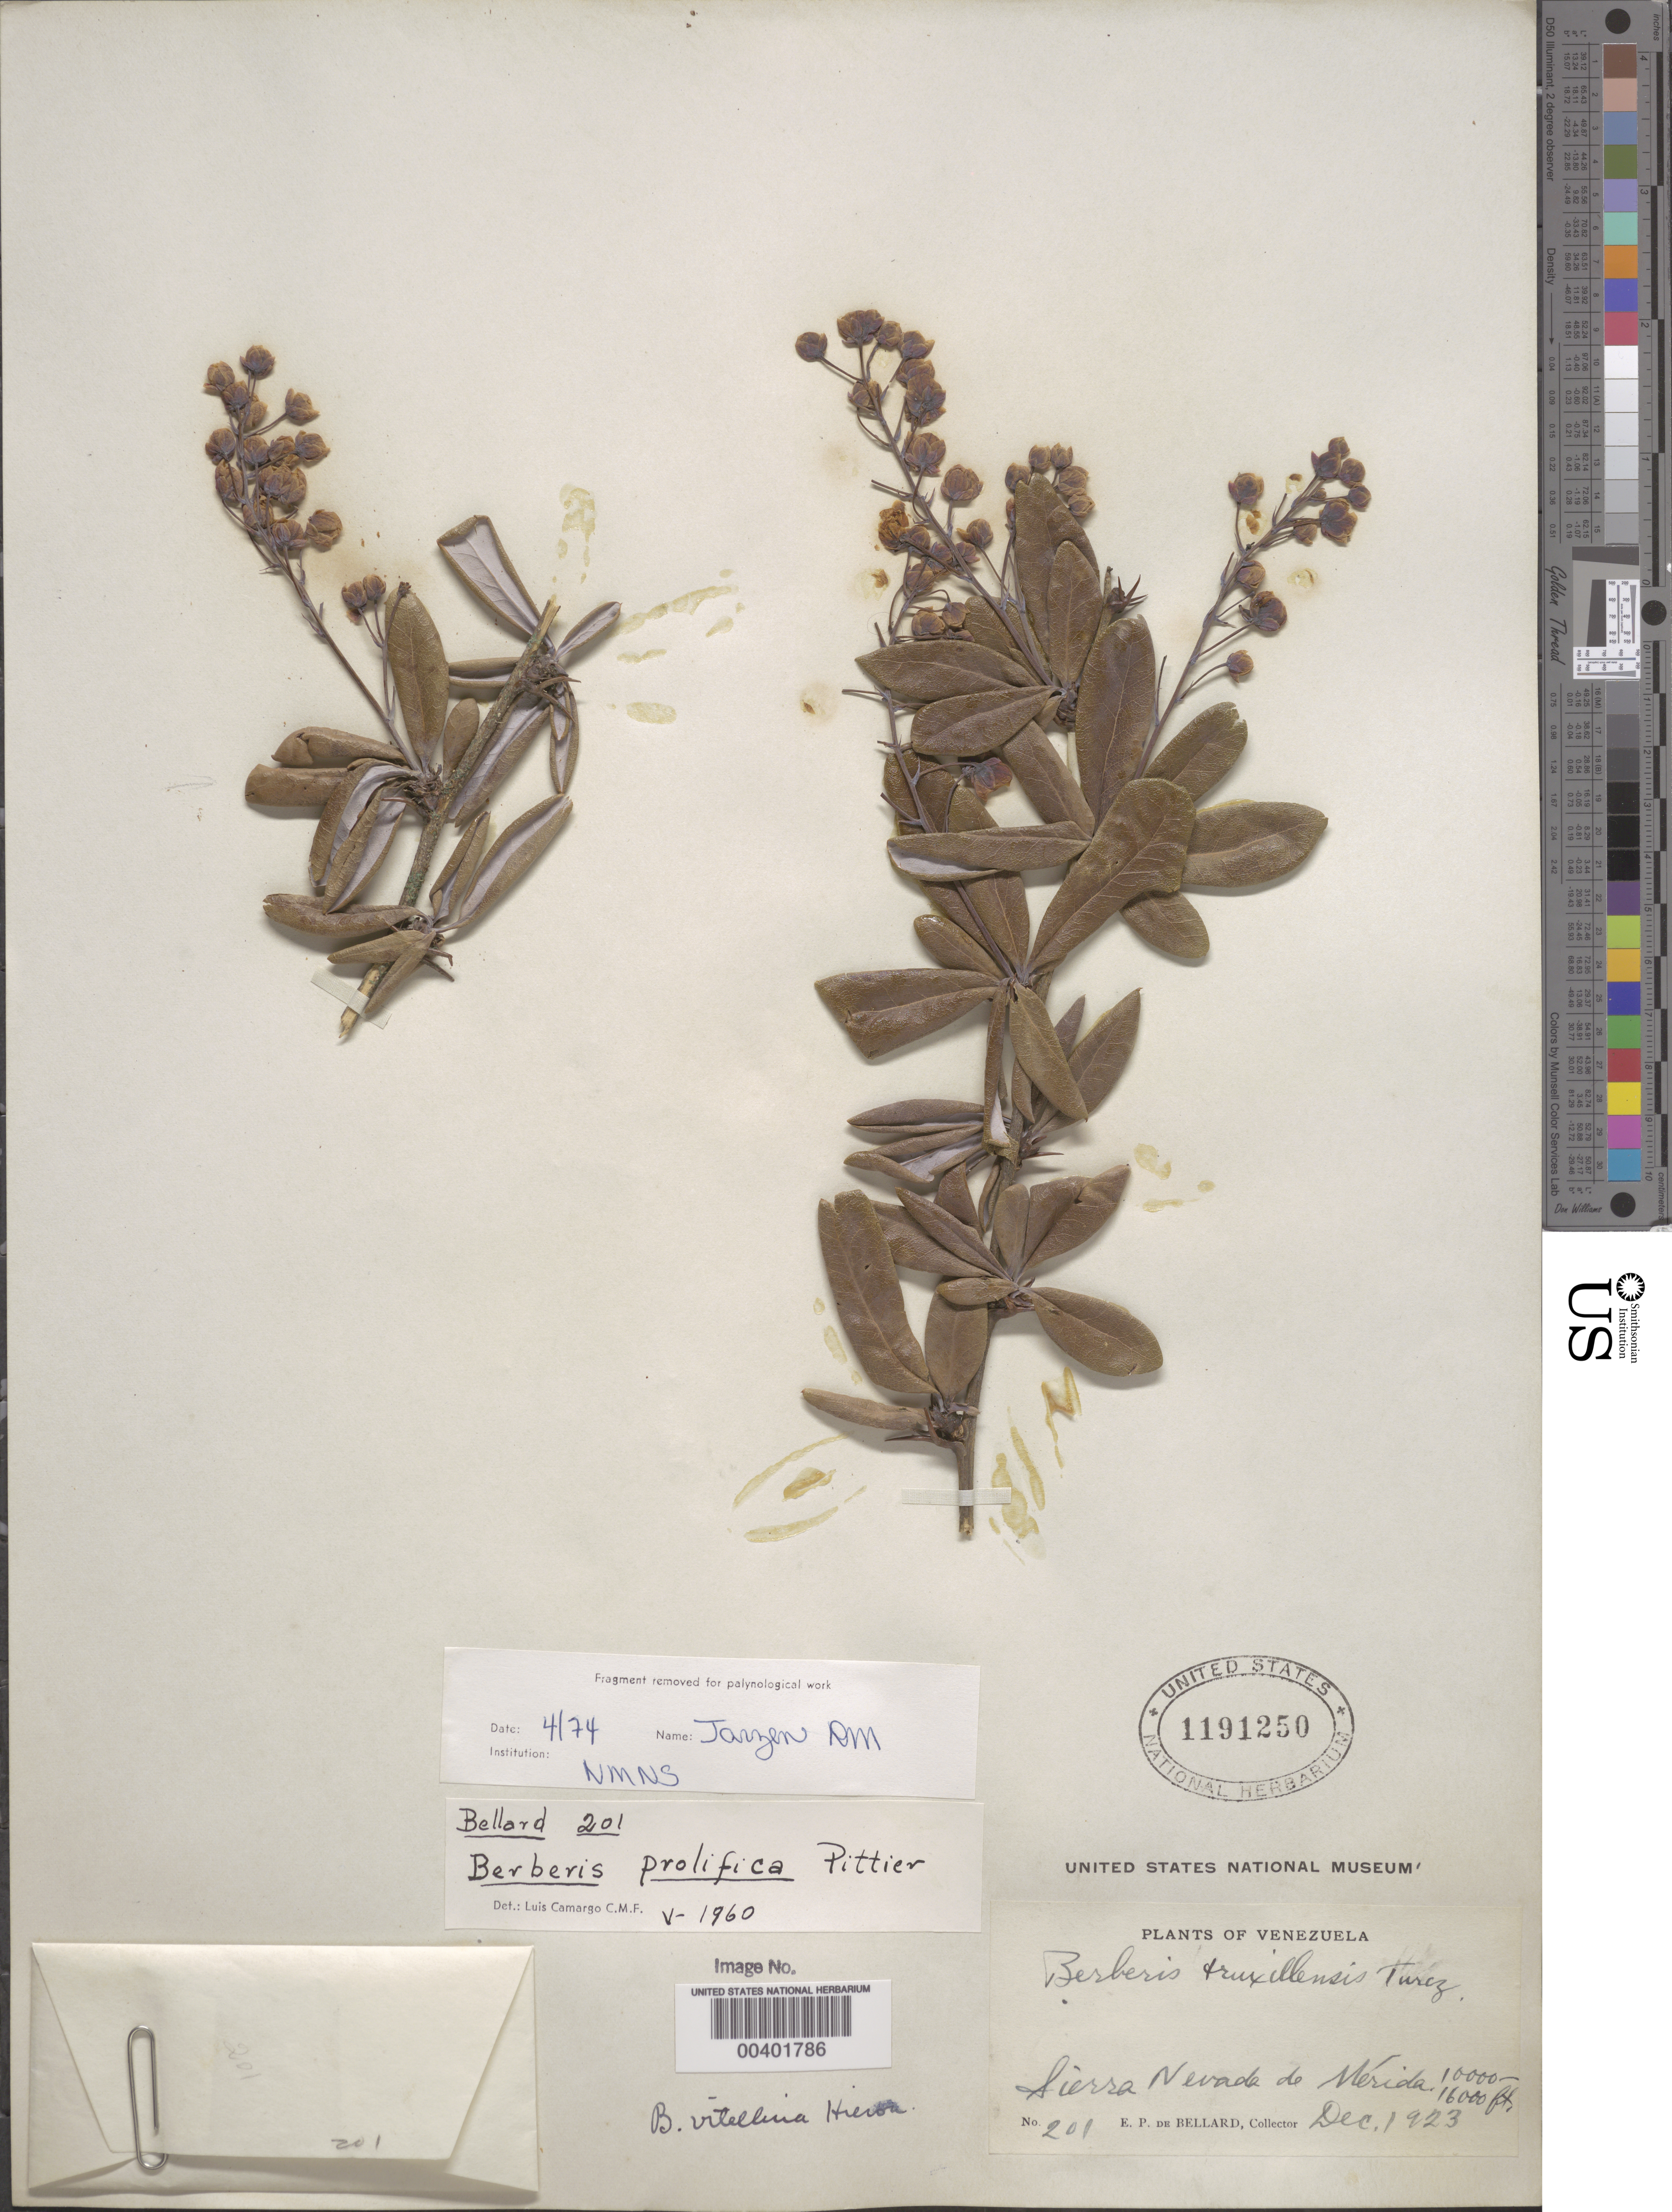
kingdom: Plantae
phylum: Tracheophyta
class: Magnoliopsida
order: Ranunculales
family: Berberidaceae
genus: Berberis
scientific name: Berberis prolifica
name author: Pittier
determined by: Camargo, L.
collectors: E. Bellard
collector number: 201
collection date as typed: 01 Dec 1923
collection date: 1923-12-01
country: Venezuela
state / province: Mérida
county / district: Libertador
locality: Mérida Merida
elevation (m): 3048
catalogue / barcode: US 1191250